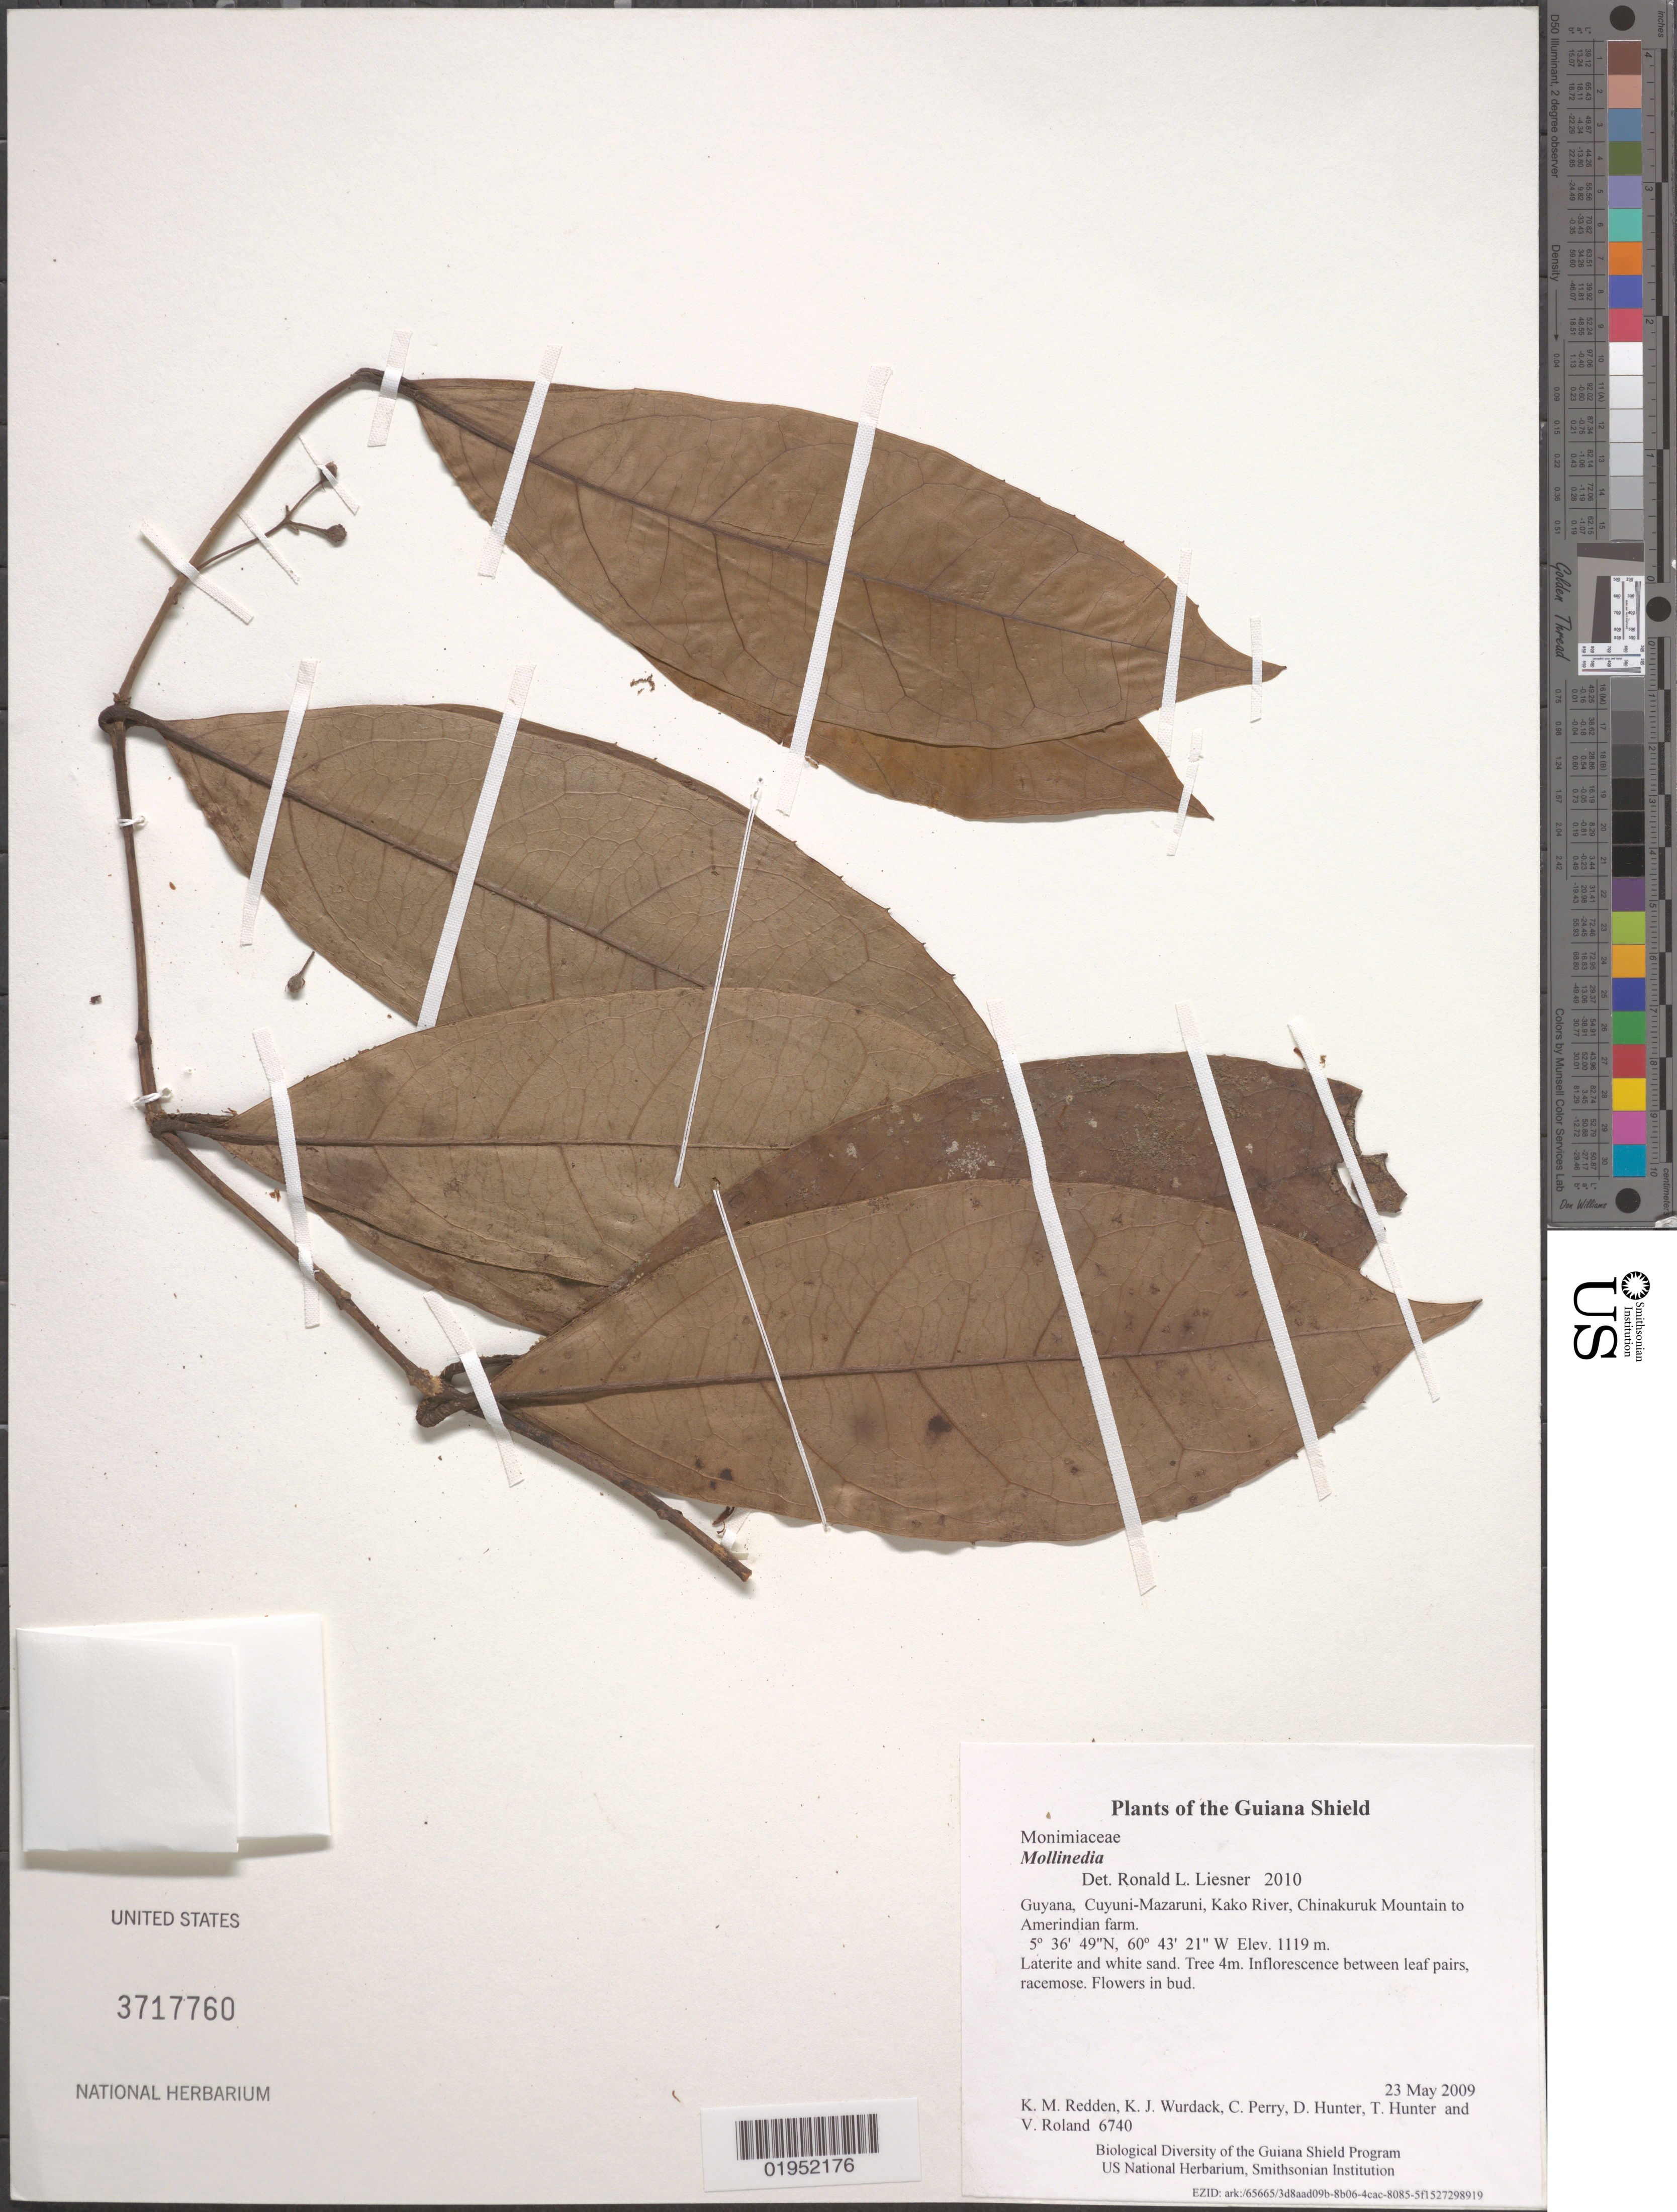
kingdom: Plantae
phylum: Tracheophyta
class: Magnoliopsida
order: Laurales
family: Monimiaceae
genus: Mollinedia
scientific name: Mollinedia sp.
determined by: Liesner, R. L.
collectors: K. M. Redden, K. Wurdack, C. Perry, D. Hunter, T. Hunter & V. Roland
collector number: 6740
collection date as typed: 23 May 2009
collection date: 2009-05-23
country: Guyana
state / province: Cuyuni-Mazaruni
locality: Kako River, Chinakuruk Mountain to Amerindian farm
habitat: Laterite and white sand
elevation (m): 1119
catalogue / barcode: US 3717760